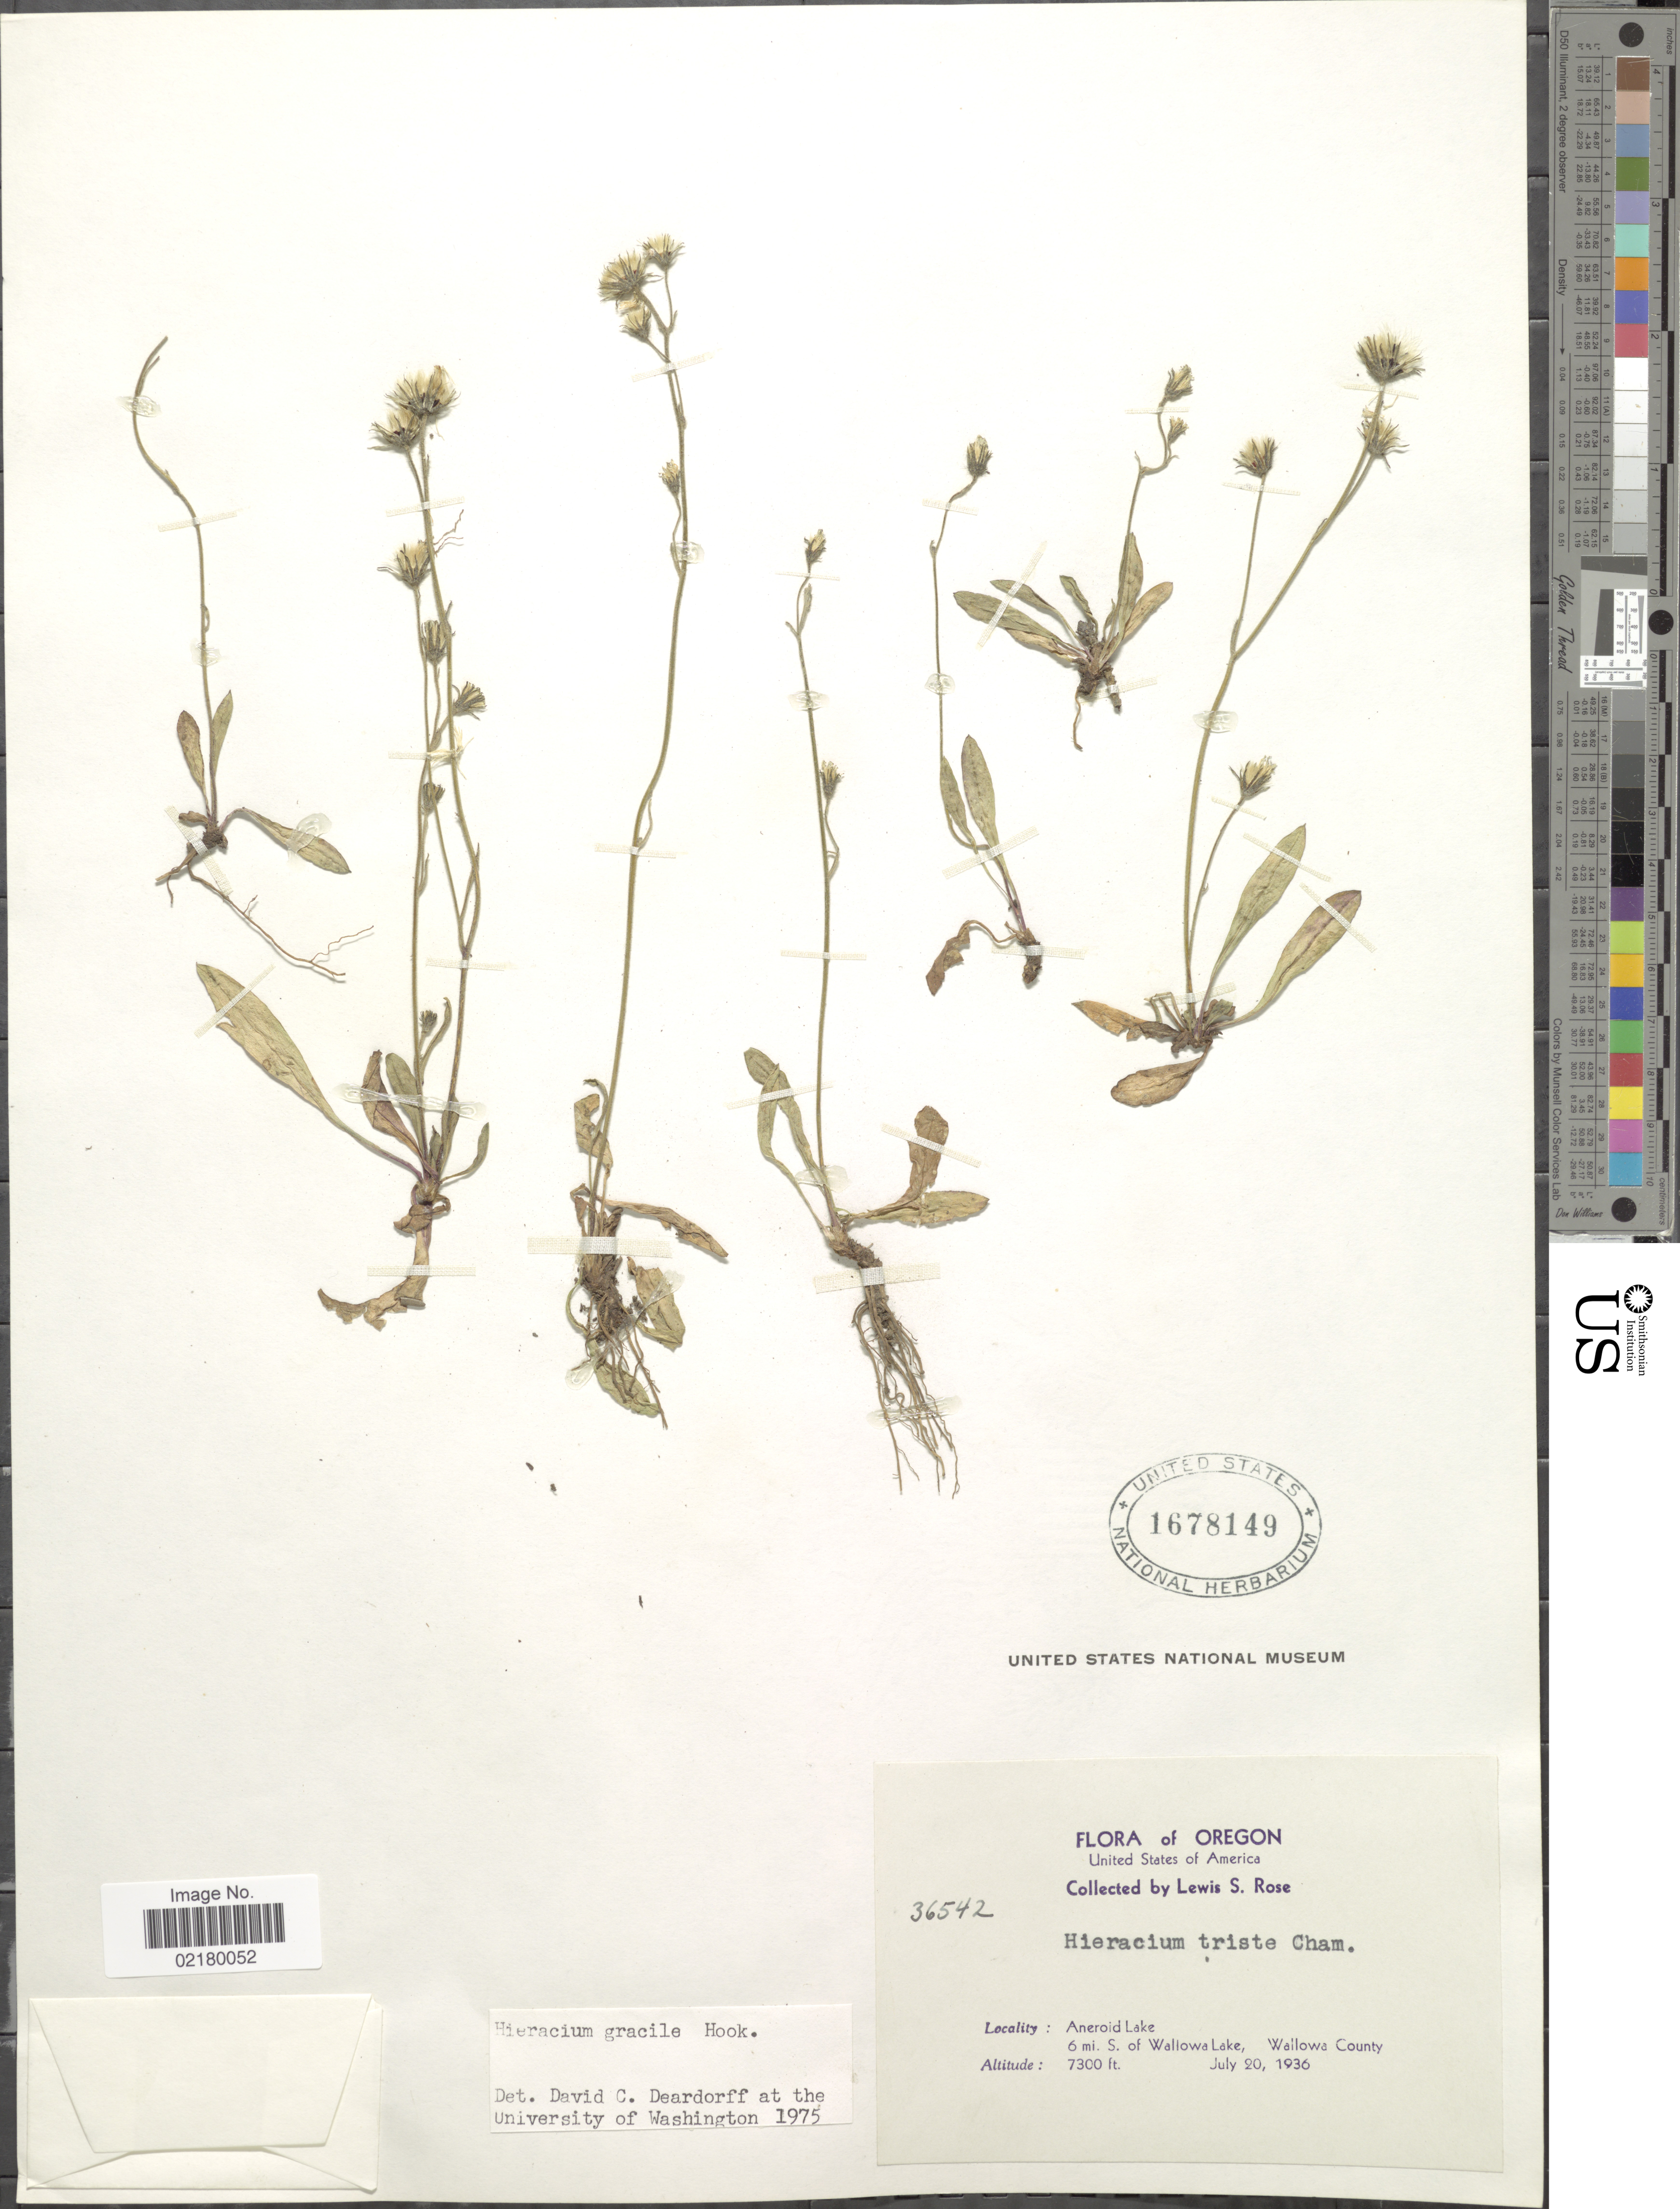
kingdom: Plantae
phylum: Tracheophyta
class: Magnoliopsida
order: Asterales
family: Asteraceae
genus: Hieracium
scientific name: Hieracium triste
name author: Willd. ex Spreng.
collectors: L. S. Rose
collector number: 36542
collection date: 1936-07-20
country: United States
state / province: Oregon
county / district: Wallowa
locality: Aneroid Lake, 6 mi. S. of Wallowa Lake, Wallowa County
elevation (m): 2225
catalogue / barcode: US 1678149